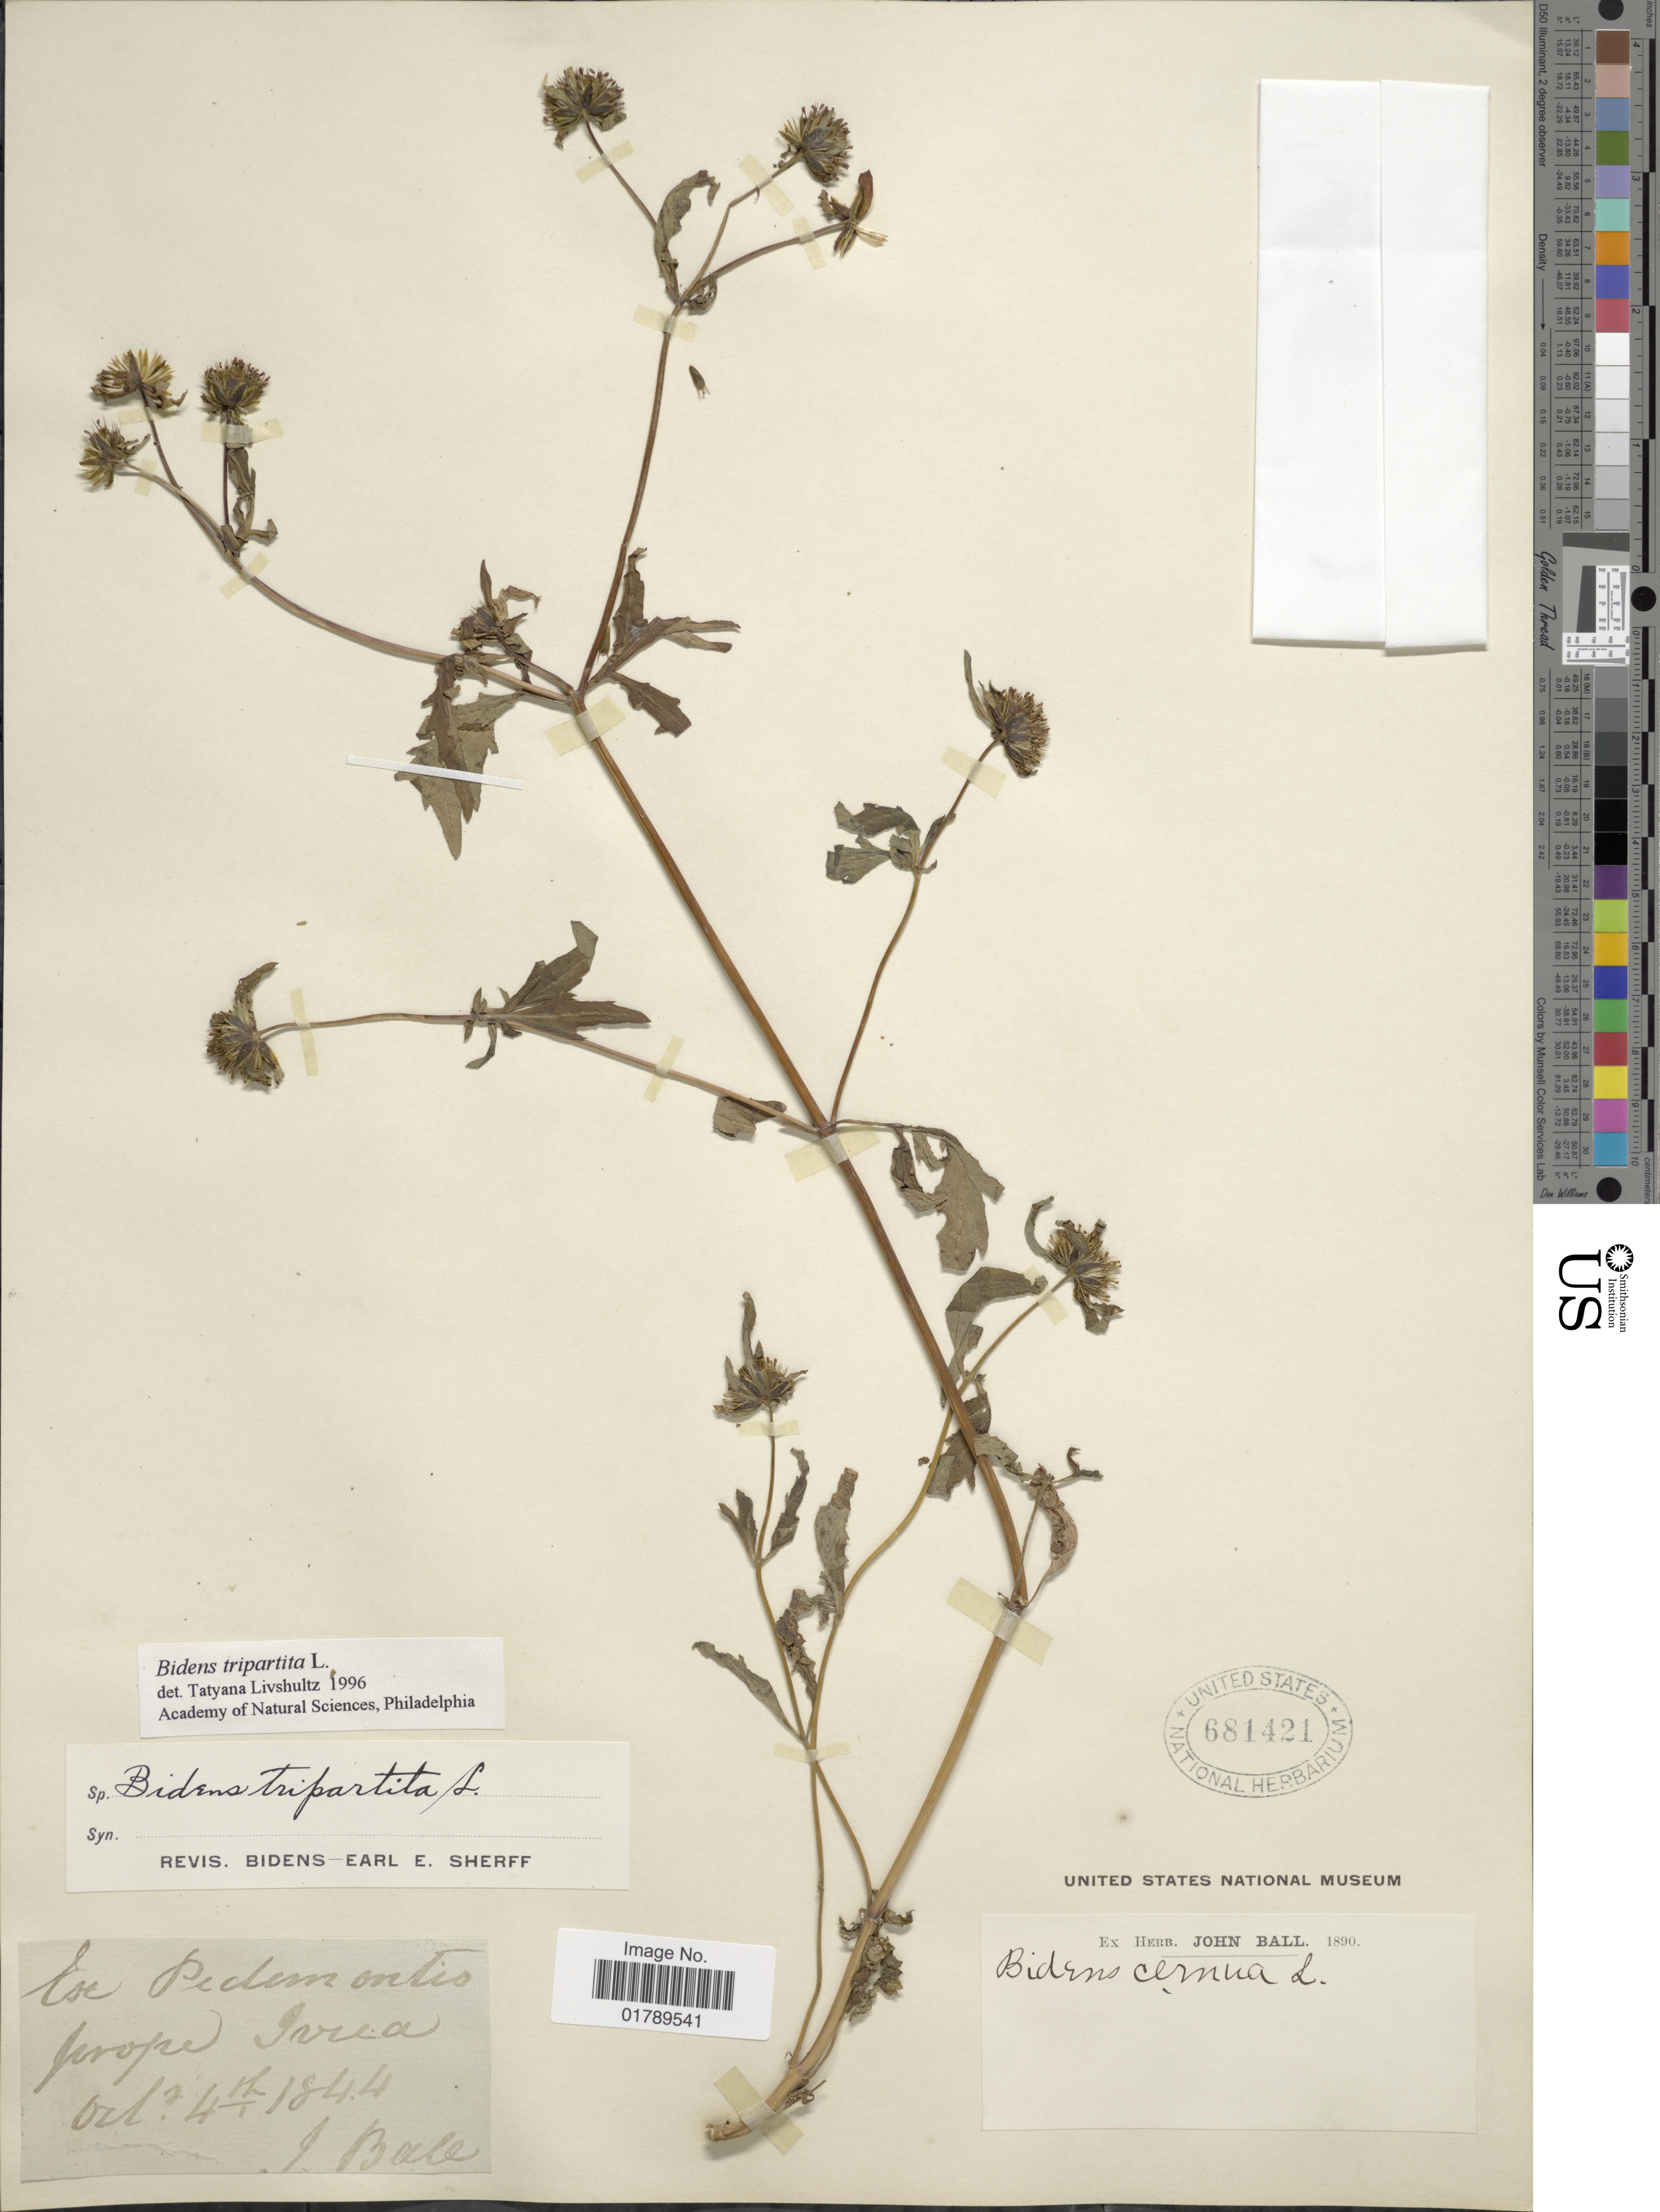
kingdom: Plantae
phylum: Tracheophyta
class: Magnoliopsida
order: Asterales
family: Asteraceae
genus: Bidens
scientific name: Bidens tripartita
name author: L.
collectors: J. Ball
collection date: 1844-10-04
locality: Prope Inrea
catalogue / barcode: US 681421